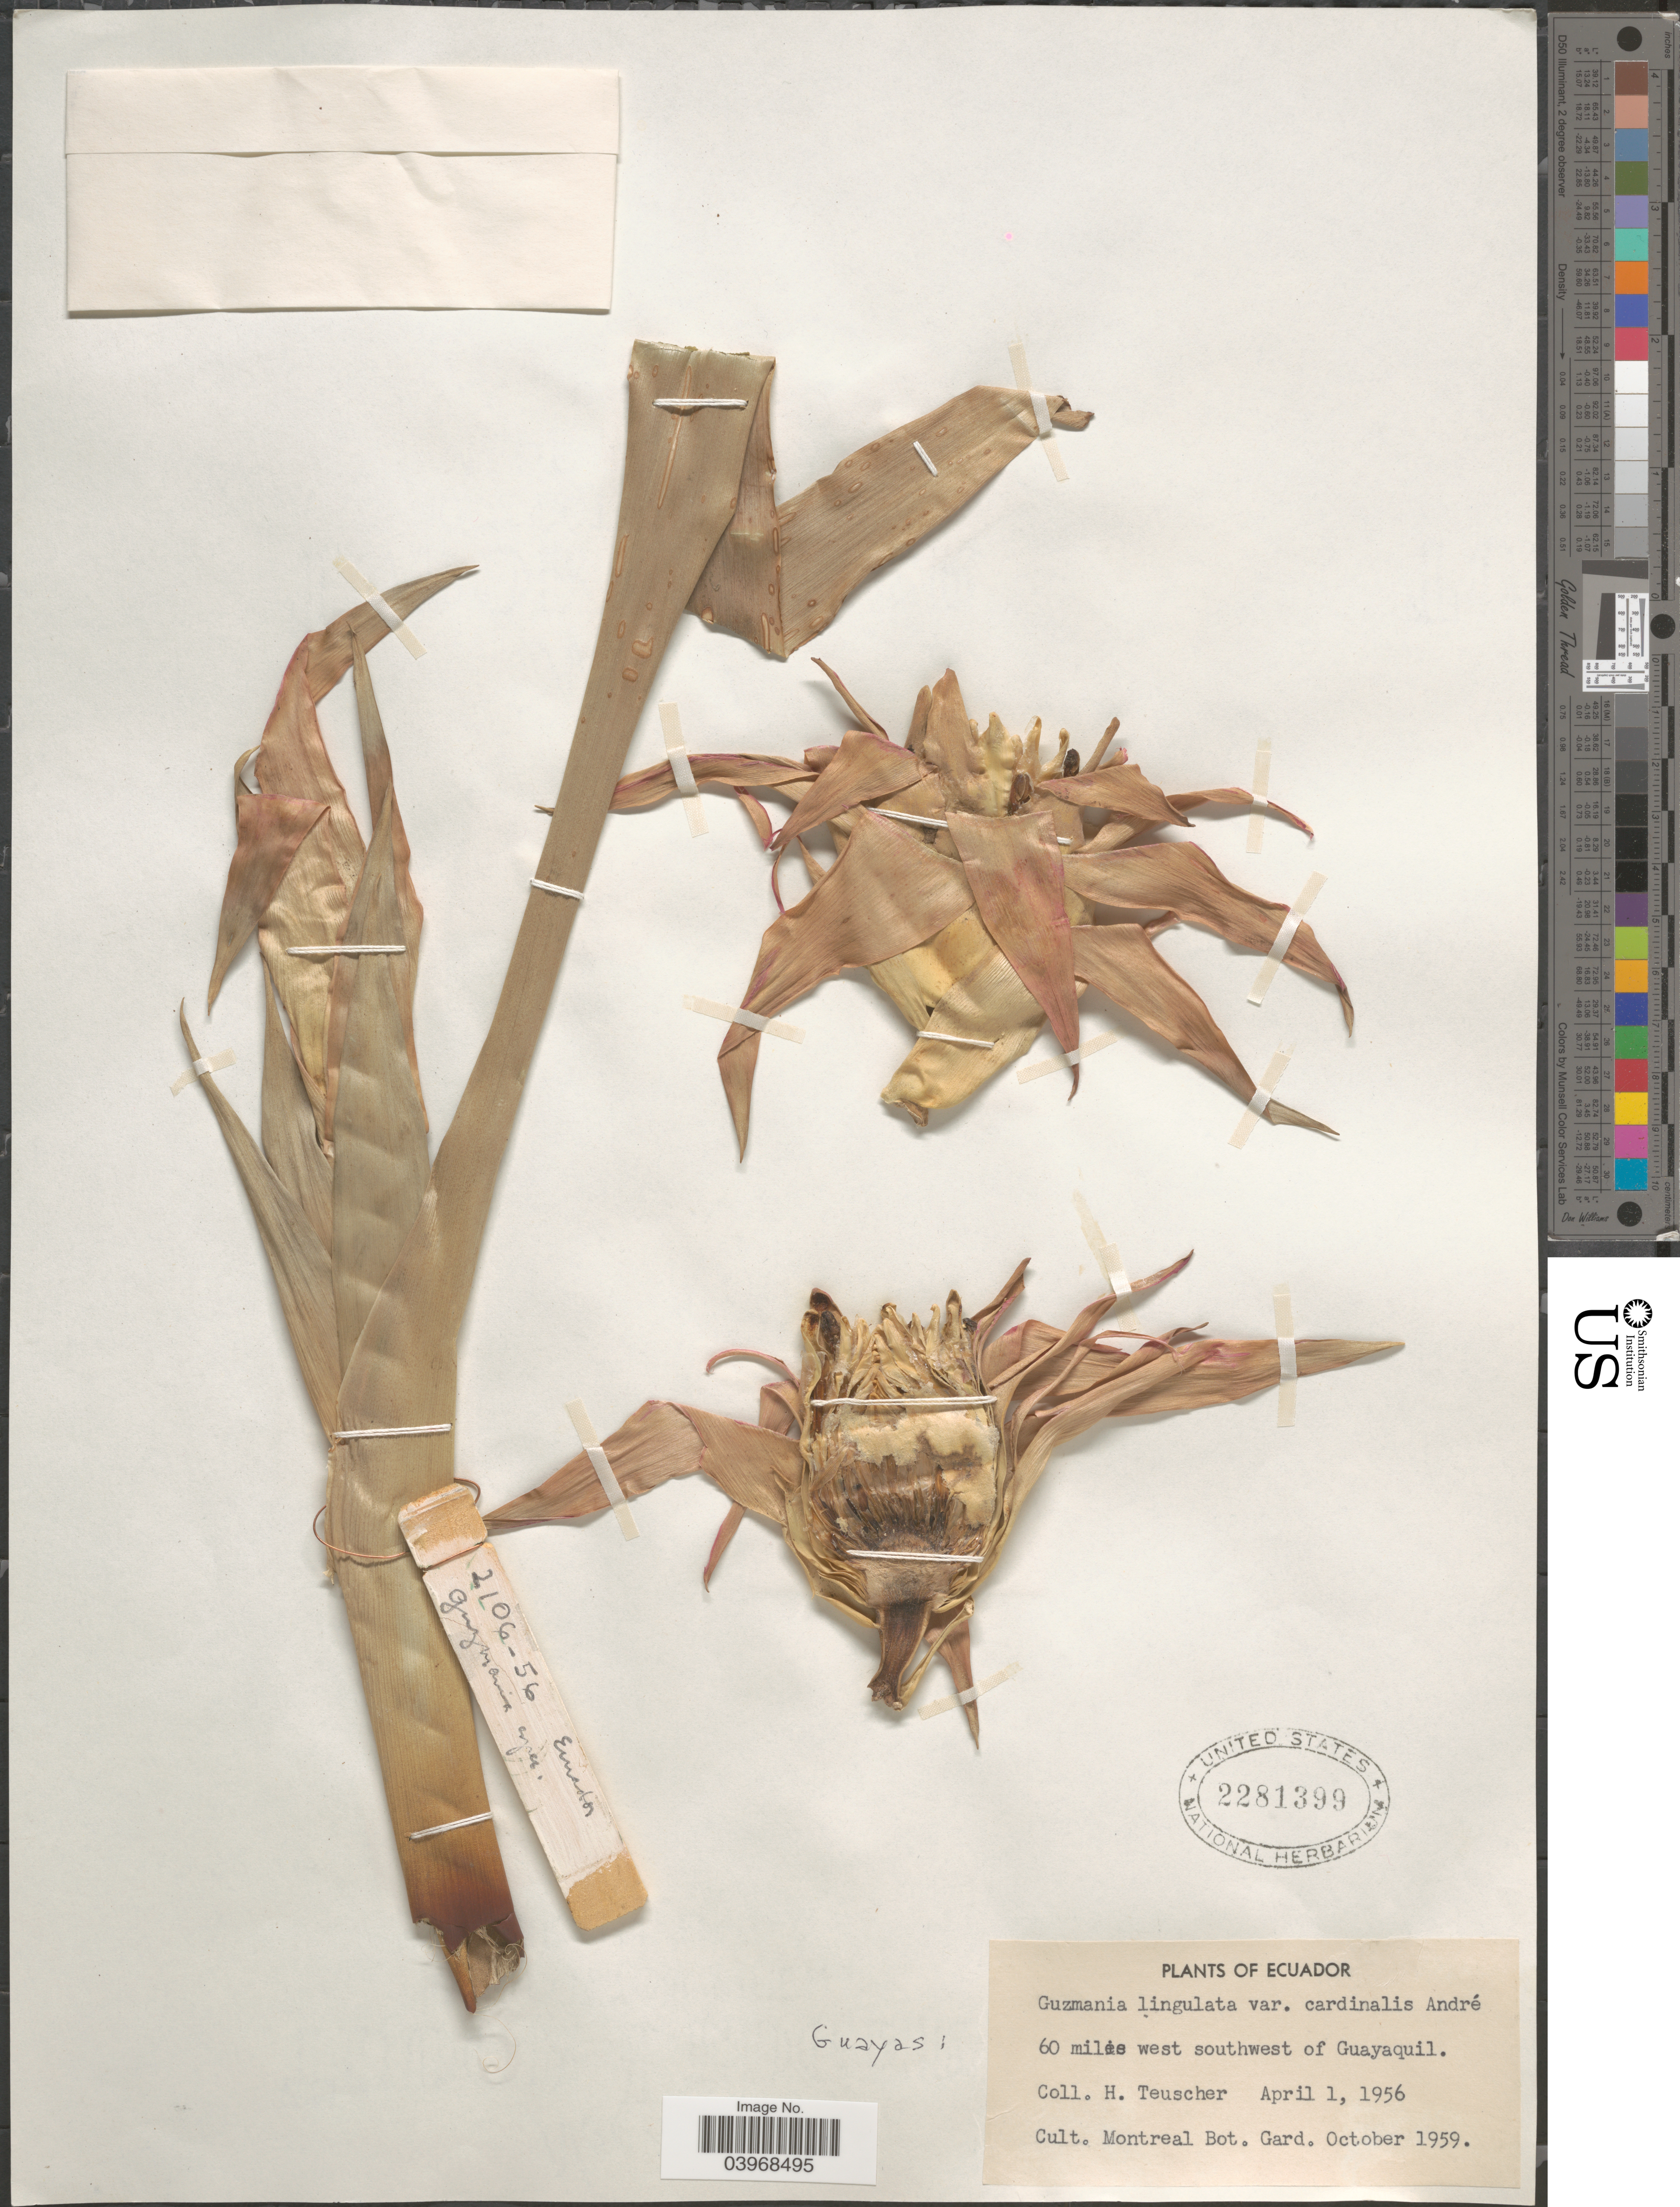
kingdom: Plantae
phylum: Tracheophyta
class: Liliopsida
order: Poales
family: Bromeliaceae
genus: Guzmania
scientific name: Guzmania lingulata var. cardinalis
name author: (André) Mez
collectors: H. Teuscher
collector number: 2106-56?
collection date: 1959-10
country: Canada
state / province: Quebec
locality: Montreal Bot. Gard.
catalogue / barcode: US 2281399